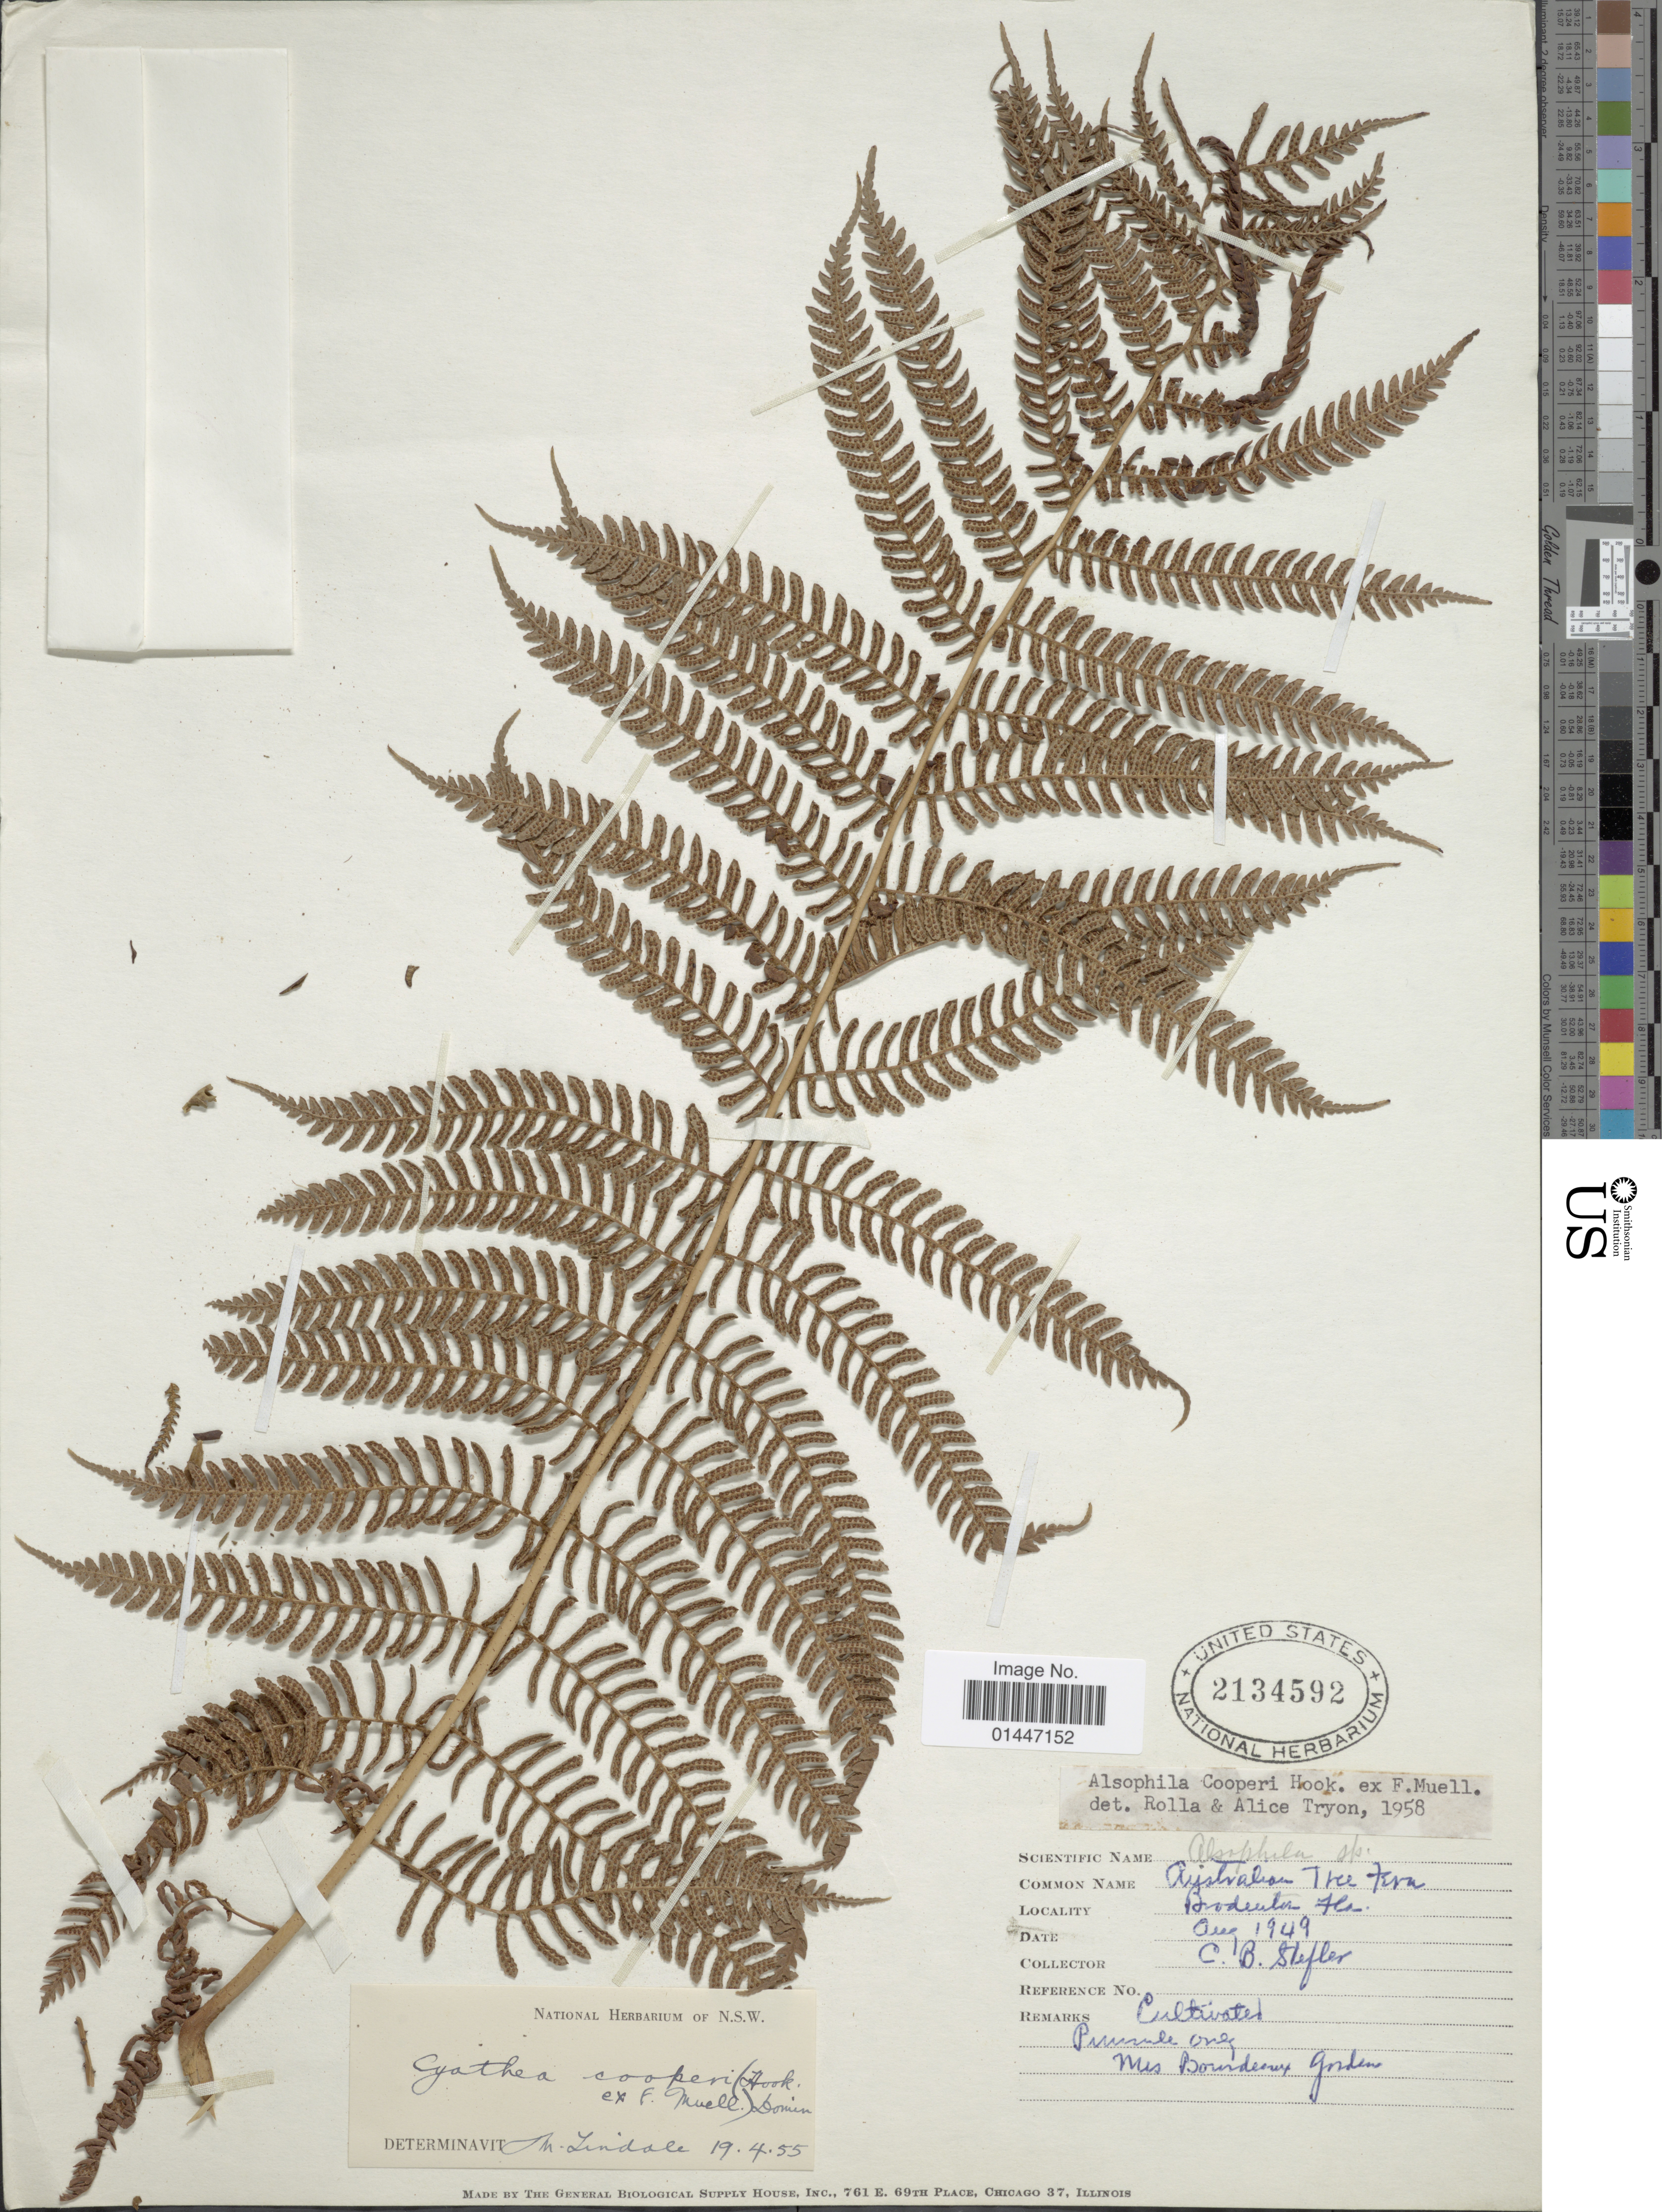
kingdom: Plantae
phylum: Tracheophyta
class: Polypodiopsida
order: Cyatheales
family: Cyatheaceae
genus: Sphaeropteris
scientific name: Sphaeropteris cooperi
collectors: C. Stifler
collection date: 1949-08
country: United States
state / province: Florida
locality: Bradenton, Mrs. Bourdeaux Garden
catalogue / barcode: US 2134592